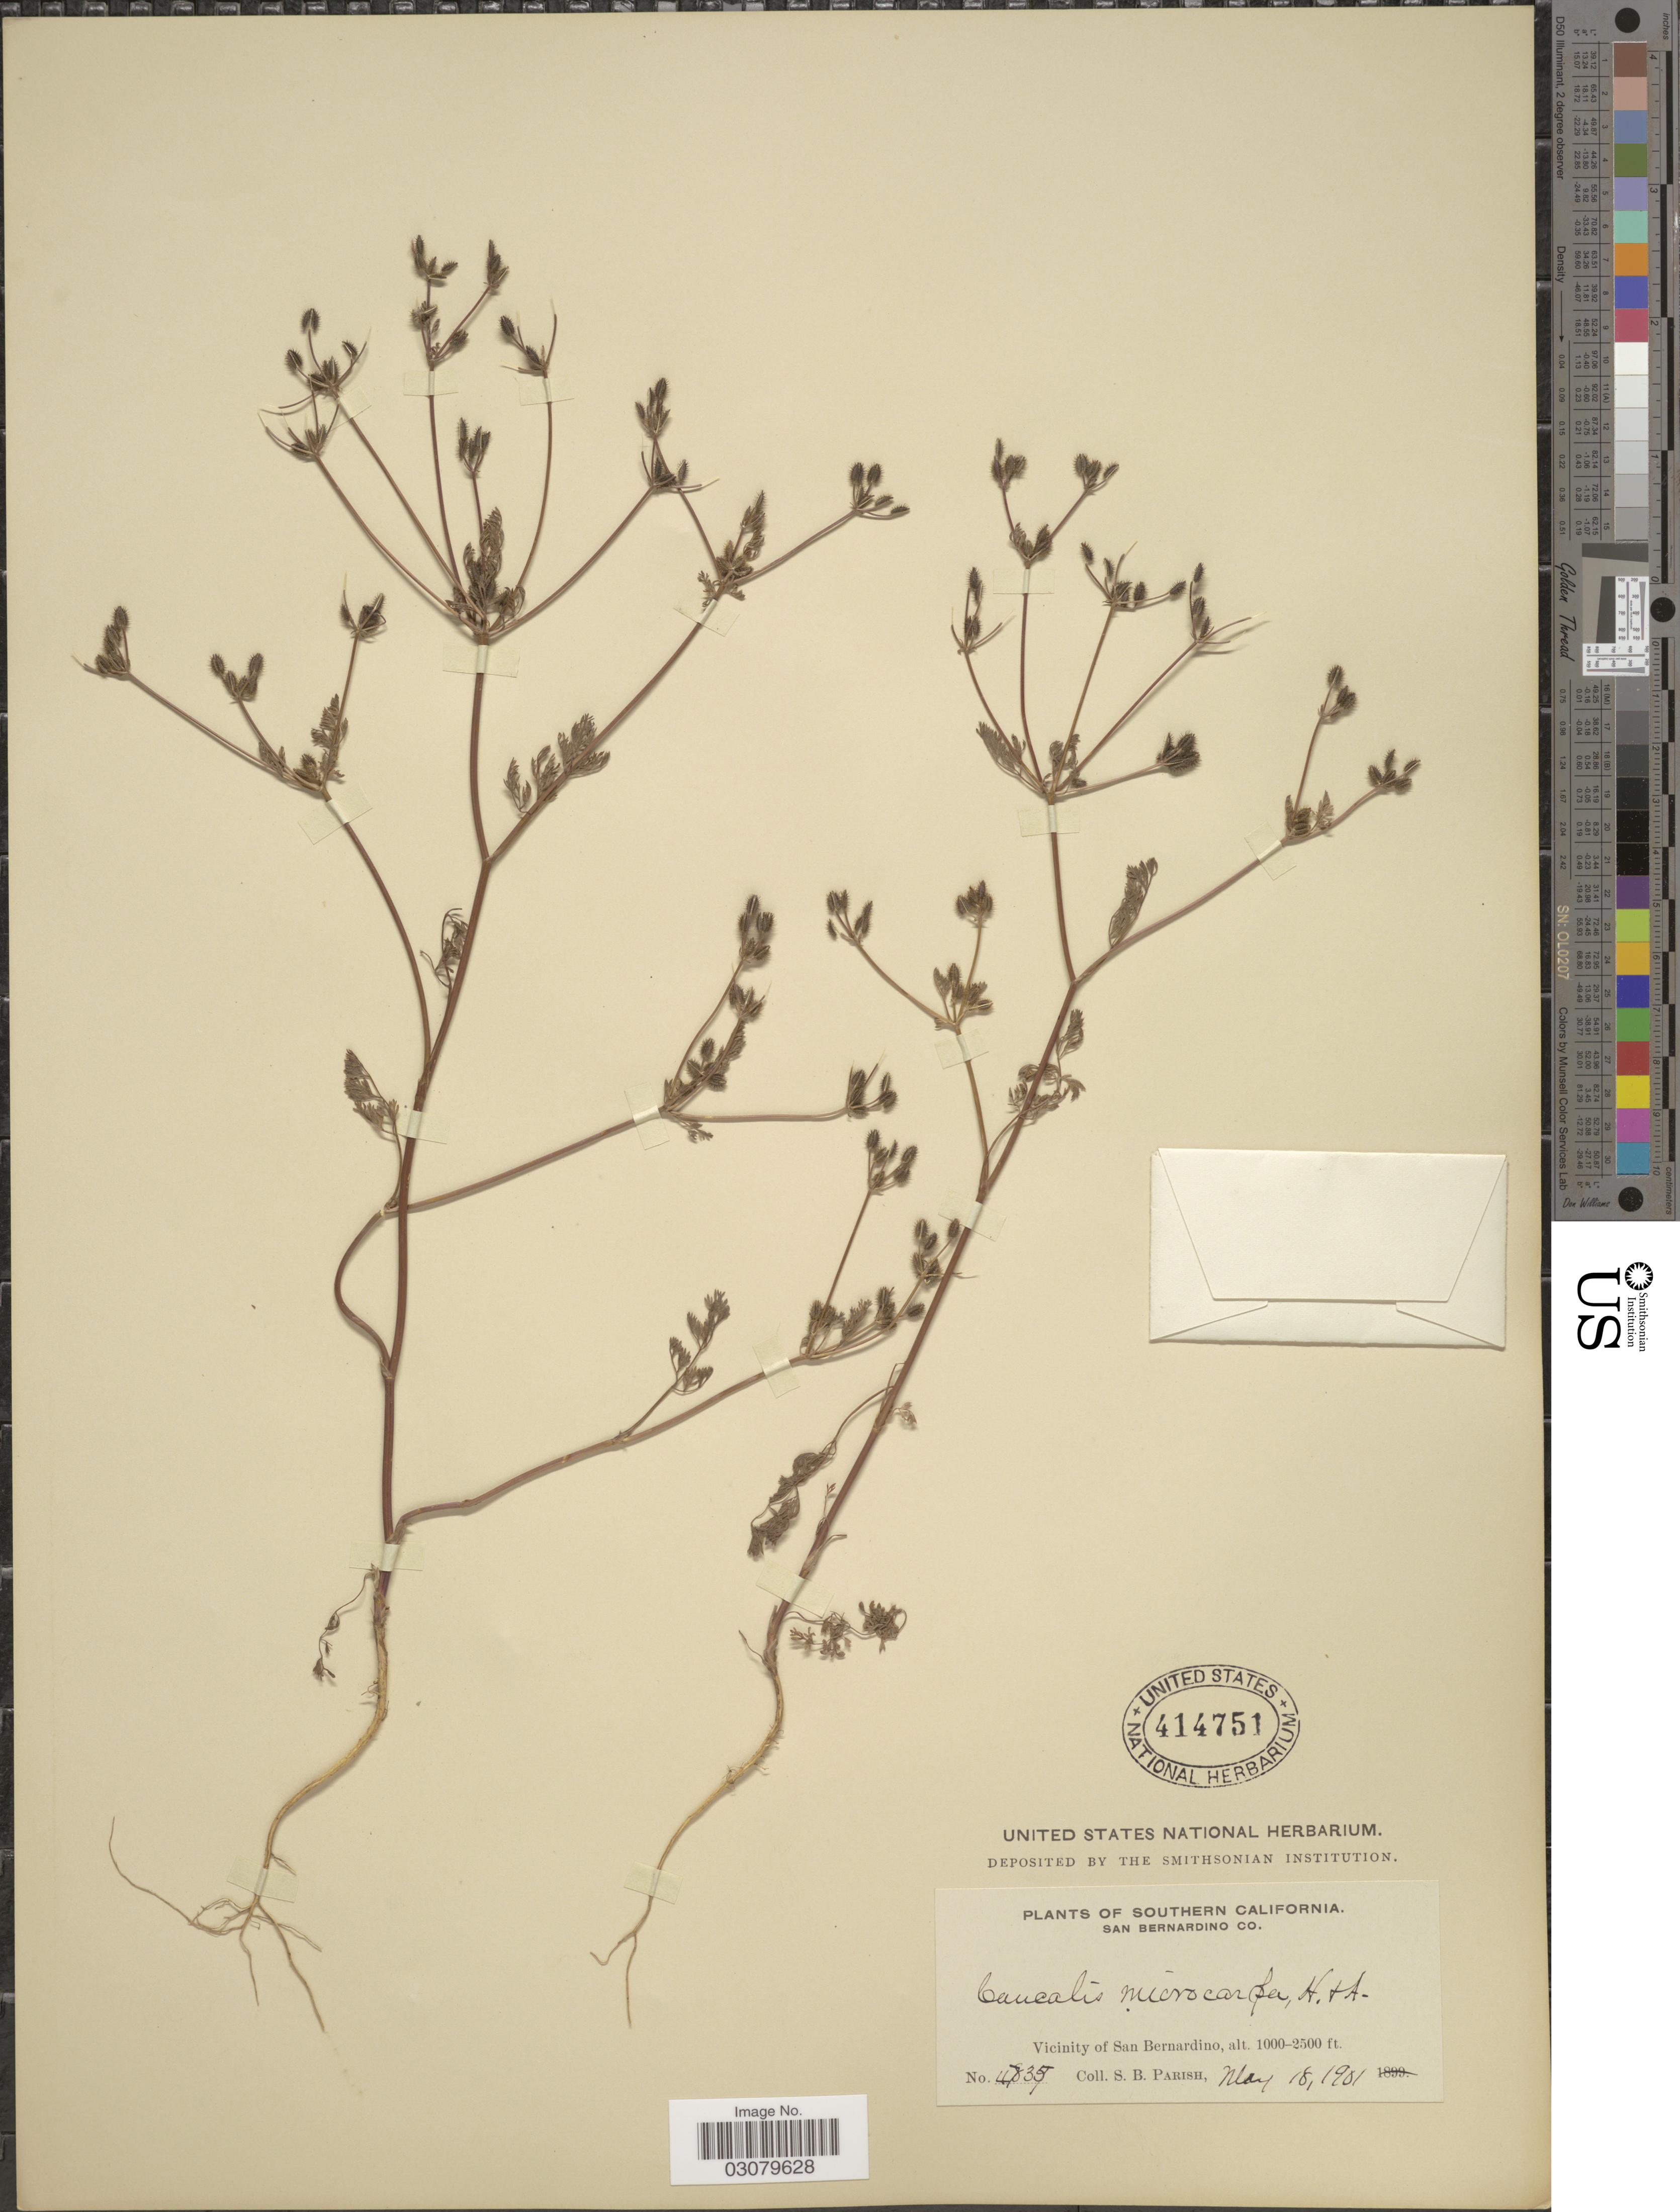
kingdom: Plantae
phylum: Tracheophyta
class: Magnoliopsida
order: Apiales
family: Apiaceae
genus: Caucalis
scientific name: Caucalis microcarpa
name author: Hook. & Arn.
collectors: S. B. Parish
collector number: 4739*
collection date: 1901-05-18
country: United States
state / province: California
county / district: San Bernardino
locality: Southern California. San Bernardino Co. Vicinity of San Bernardino.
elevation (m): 305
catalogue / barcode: US 414751